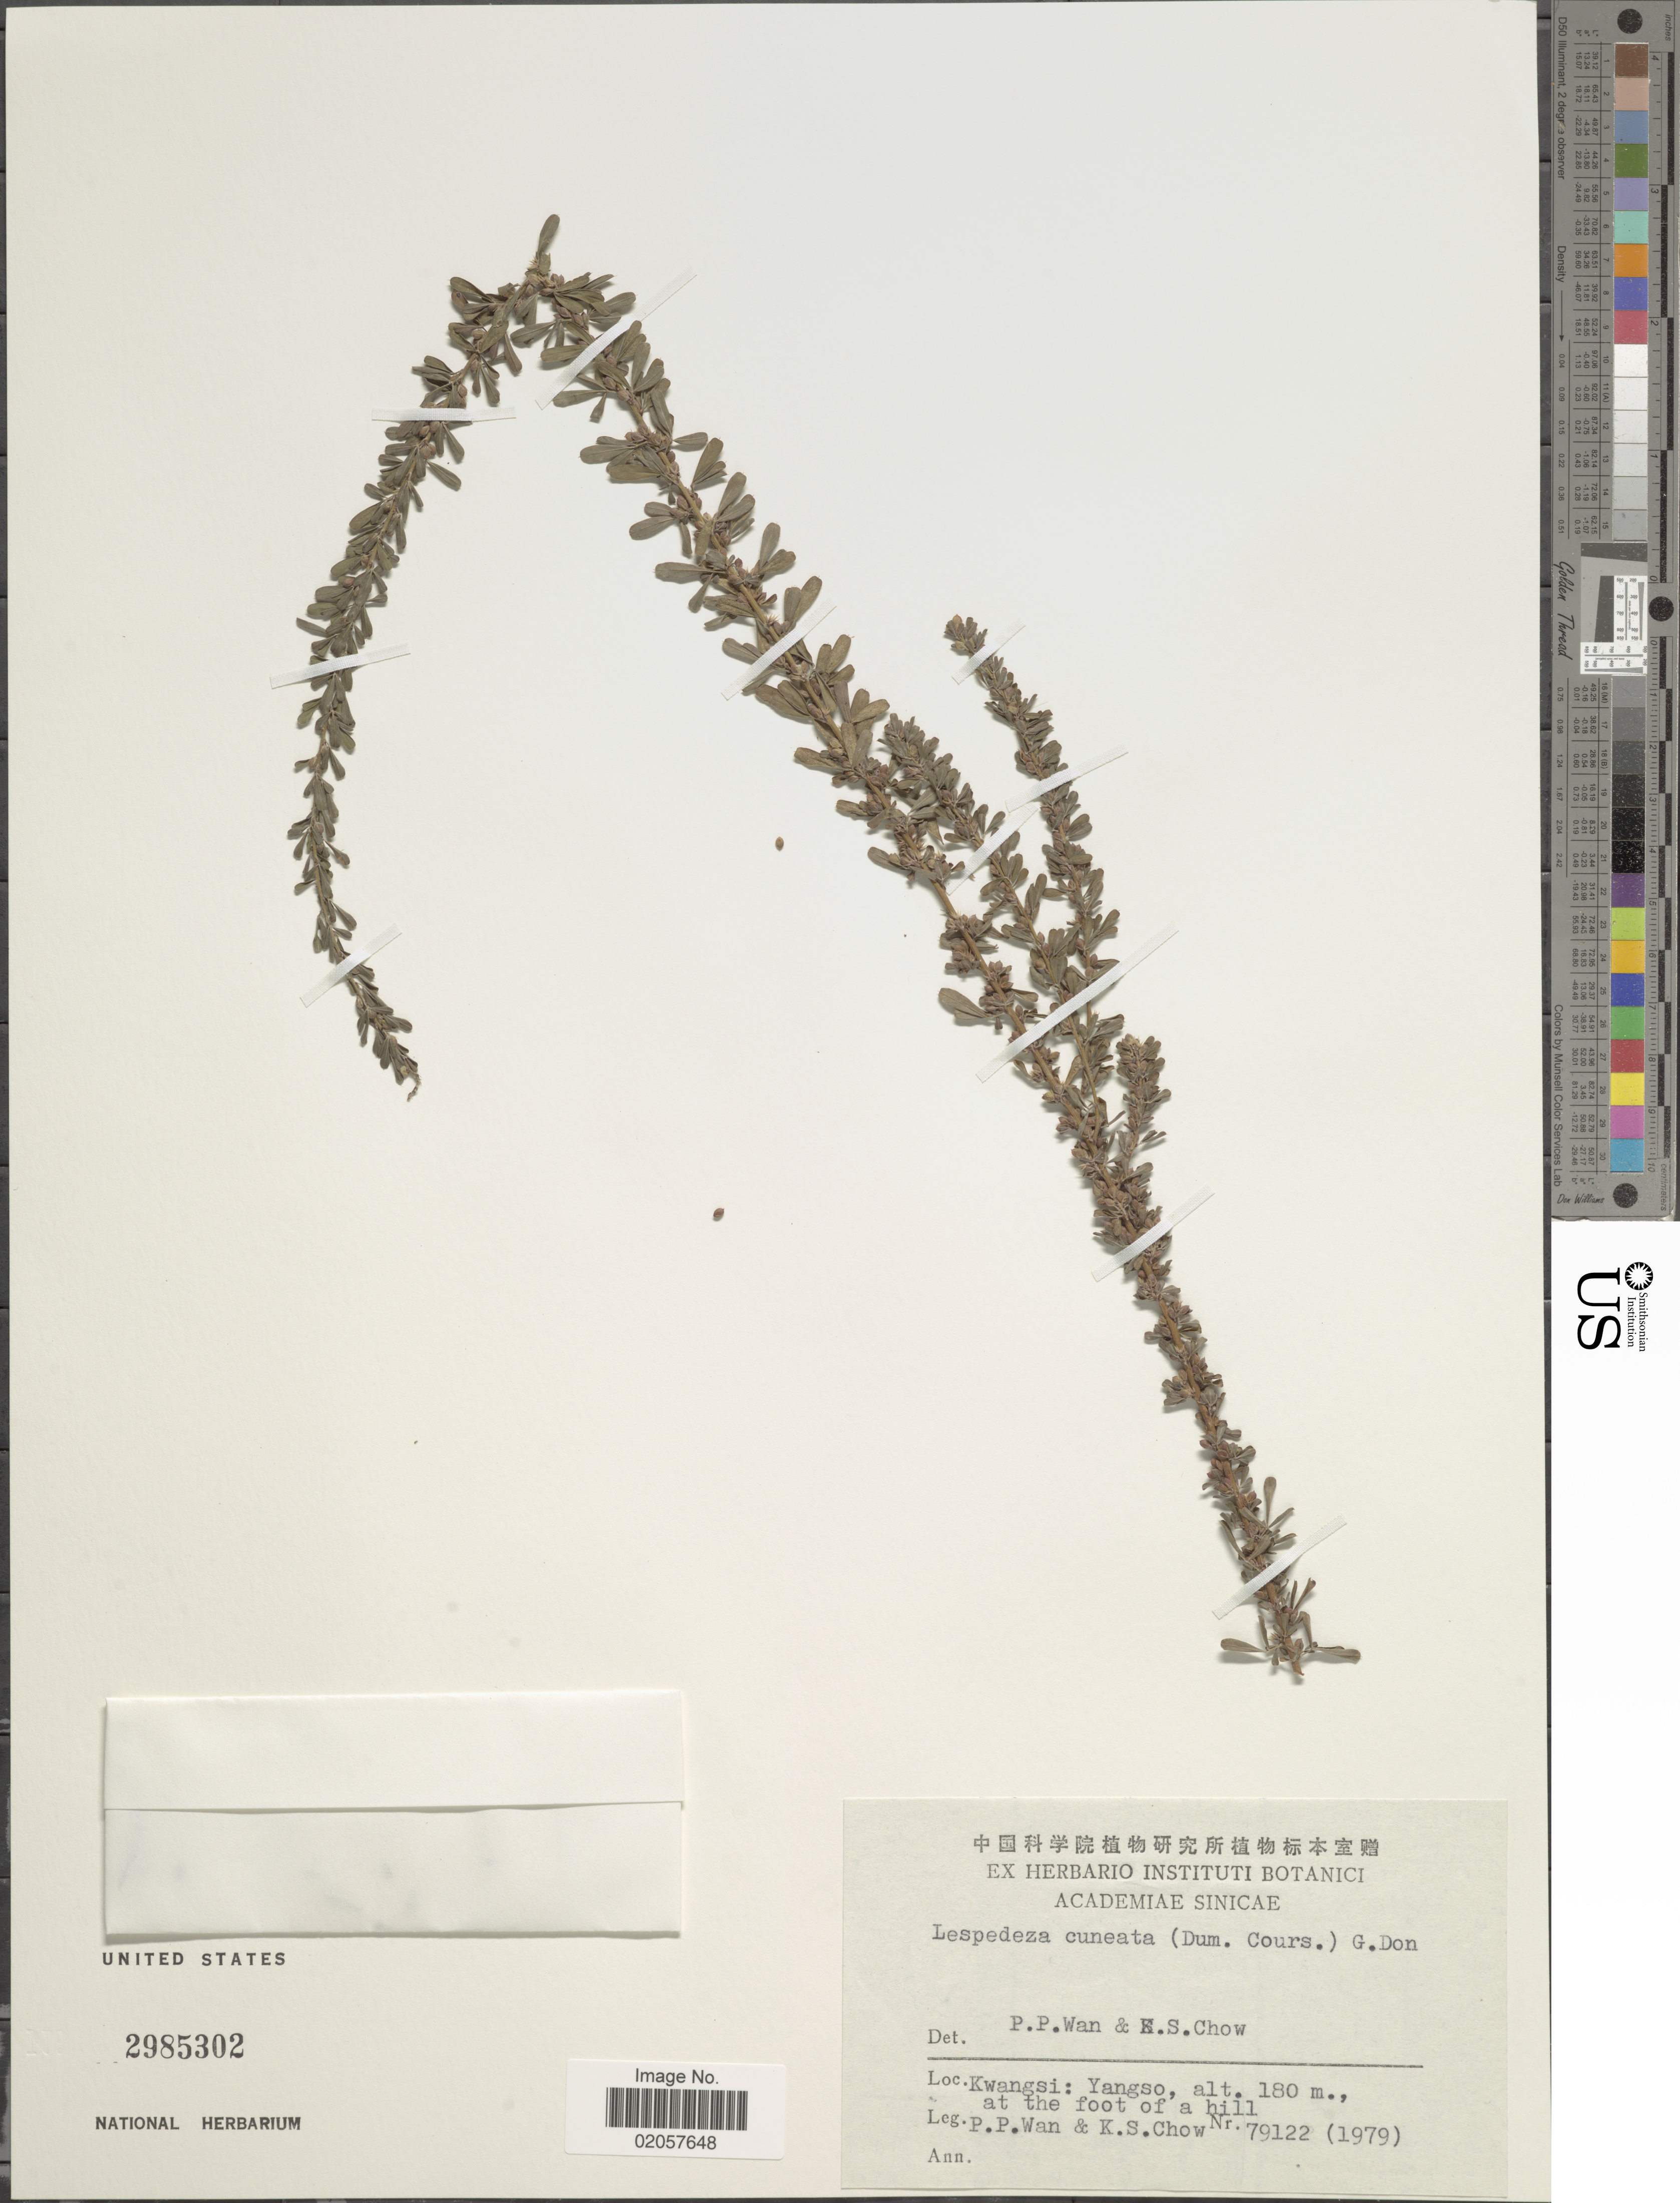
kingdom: Plantae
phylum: Tracheophyta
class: Magnoliopsida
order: Fabales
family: Fabaceae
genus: Lespedeza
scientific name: Lespedeza cuneata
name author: (Dum. Cours.) G. Don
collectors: P. Wan & K. S. Chow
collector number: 79122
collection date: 1979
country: China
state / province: Guangxi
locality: Kwangshi: Yangso, at the foot of hill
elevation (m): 180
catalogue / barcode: US 2985302